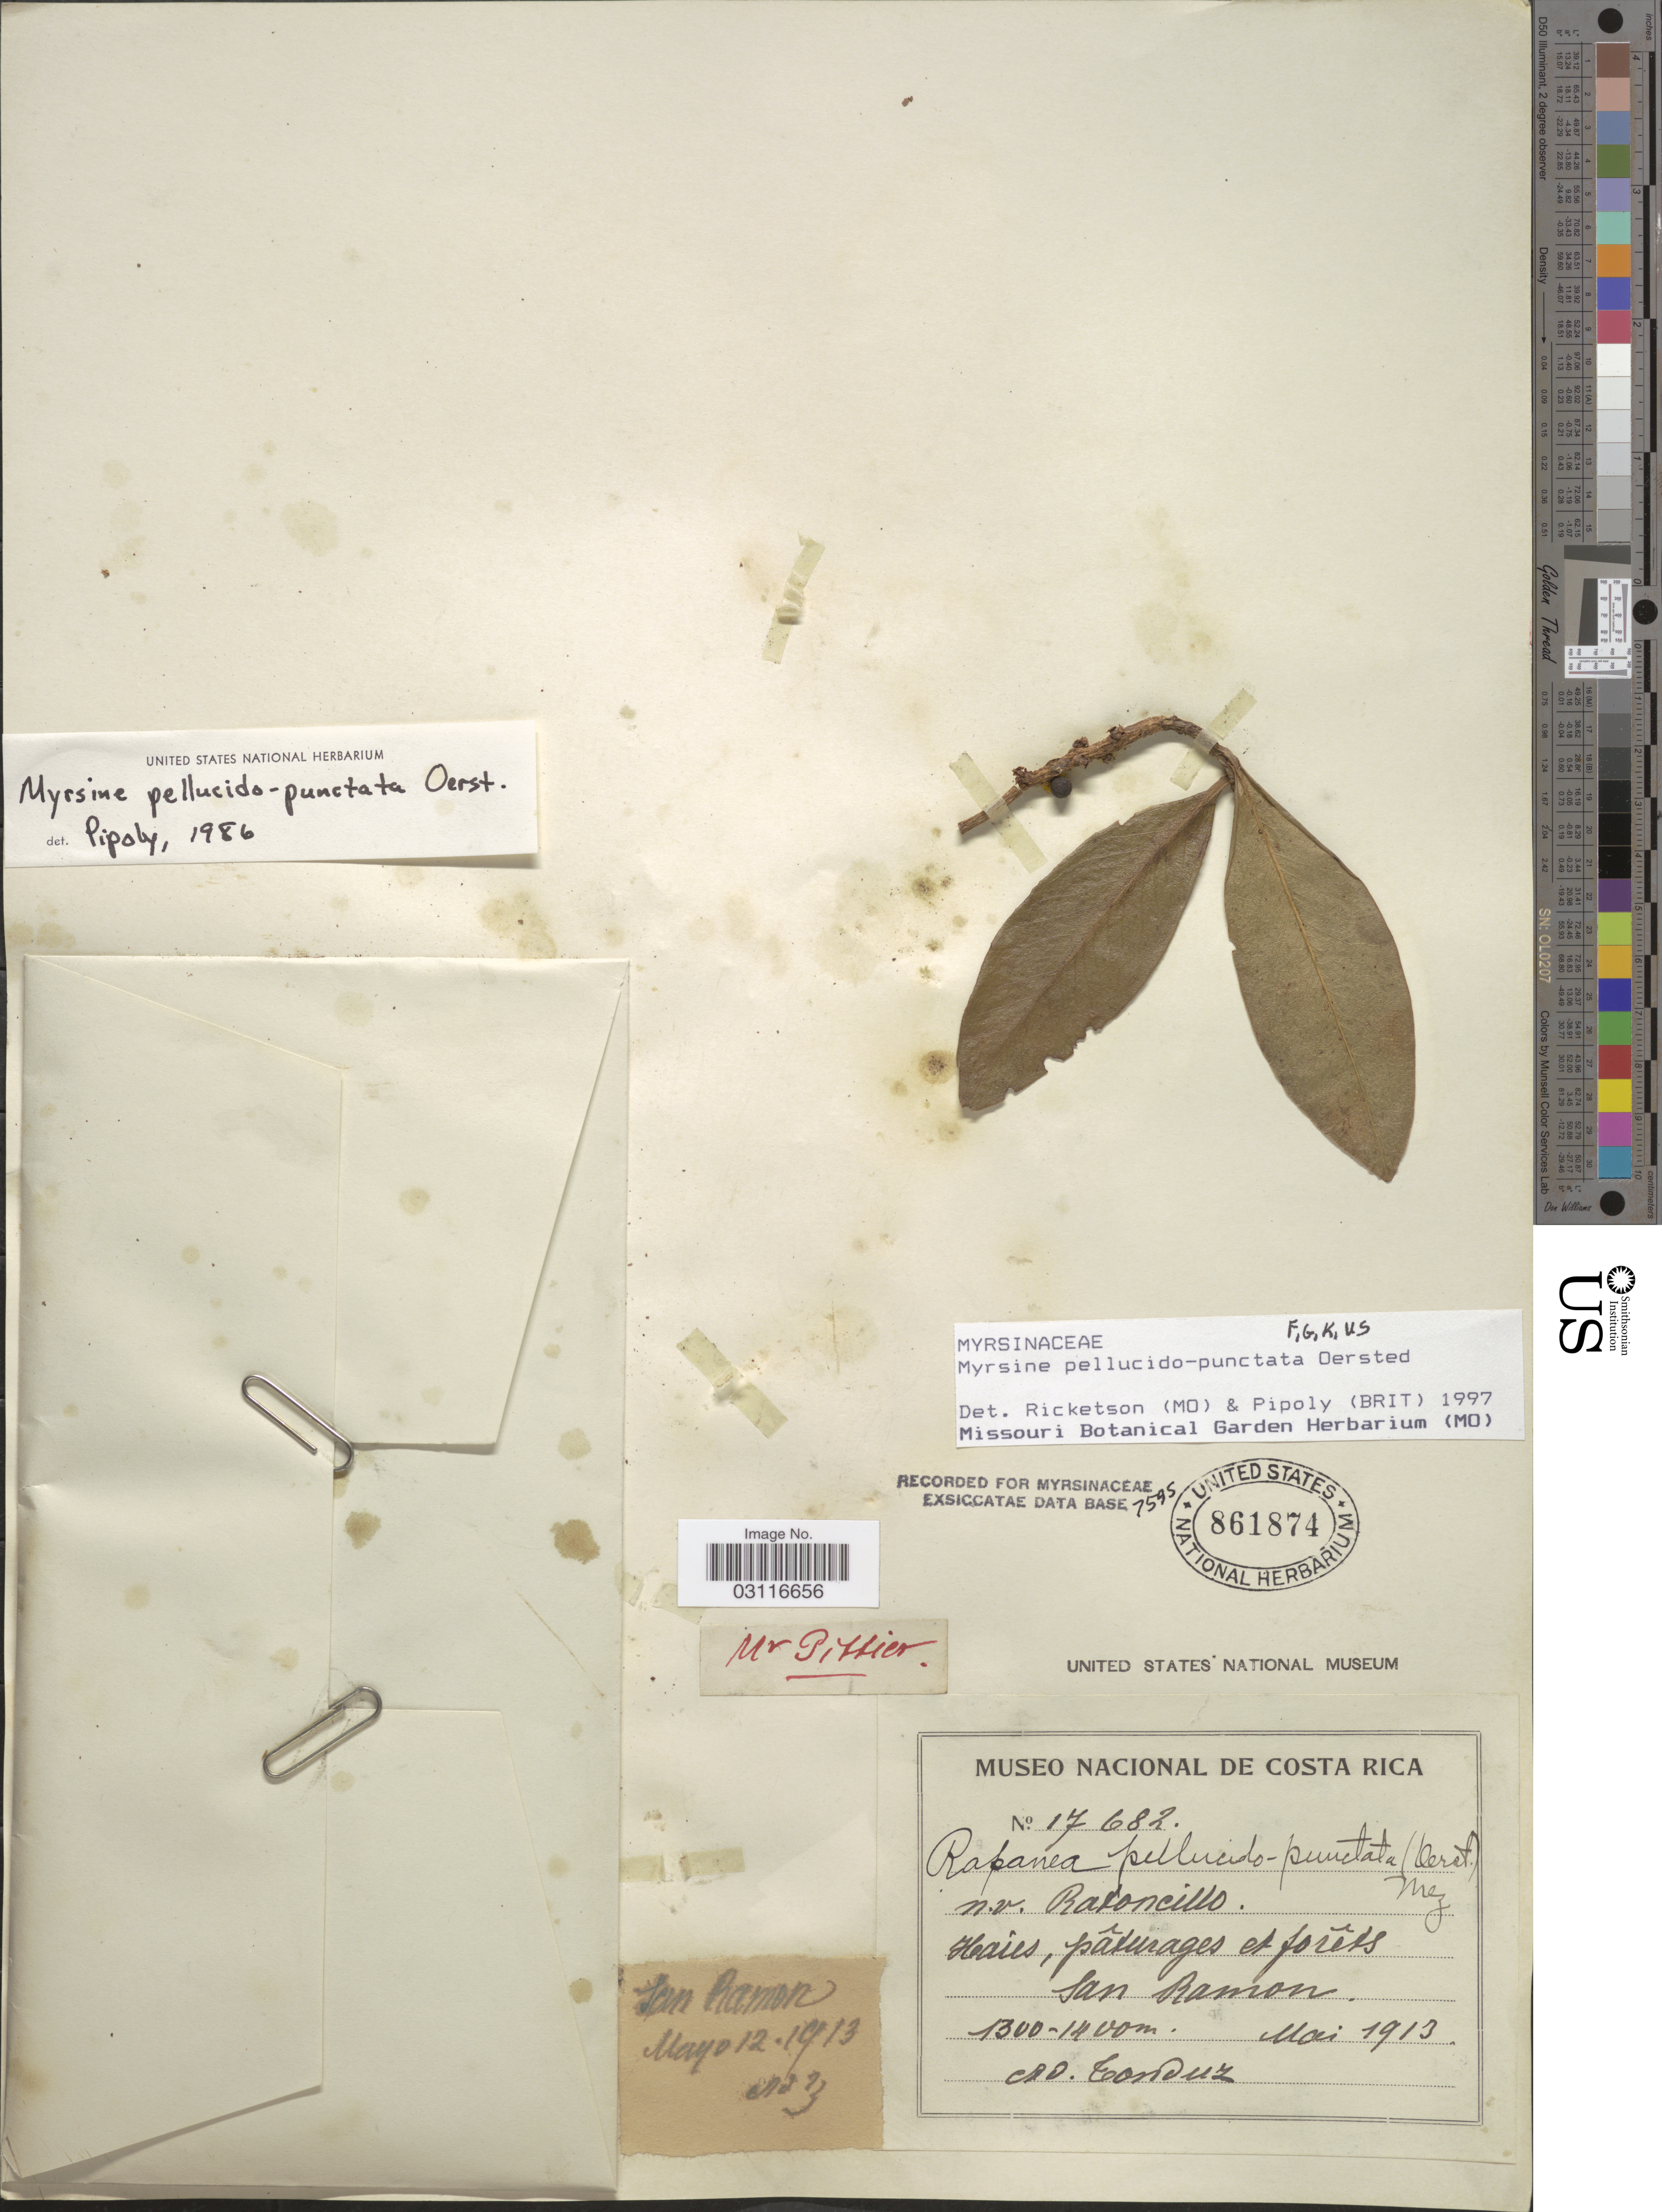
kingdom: Plantae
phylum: Tracheophyta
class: Magnoliopsida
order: Ericales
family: Primulaceae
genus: Myrsine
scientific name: Myrsine pellucido-punctata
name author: Oerst.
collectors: A. Tonduz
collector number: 17682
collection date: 1913-05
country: Costa Rica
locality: Haies, pâturages et forêts San Ramon.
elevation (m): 1300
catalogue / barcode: US 861874